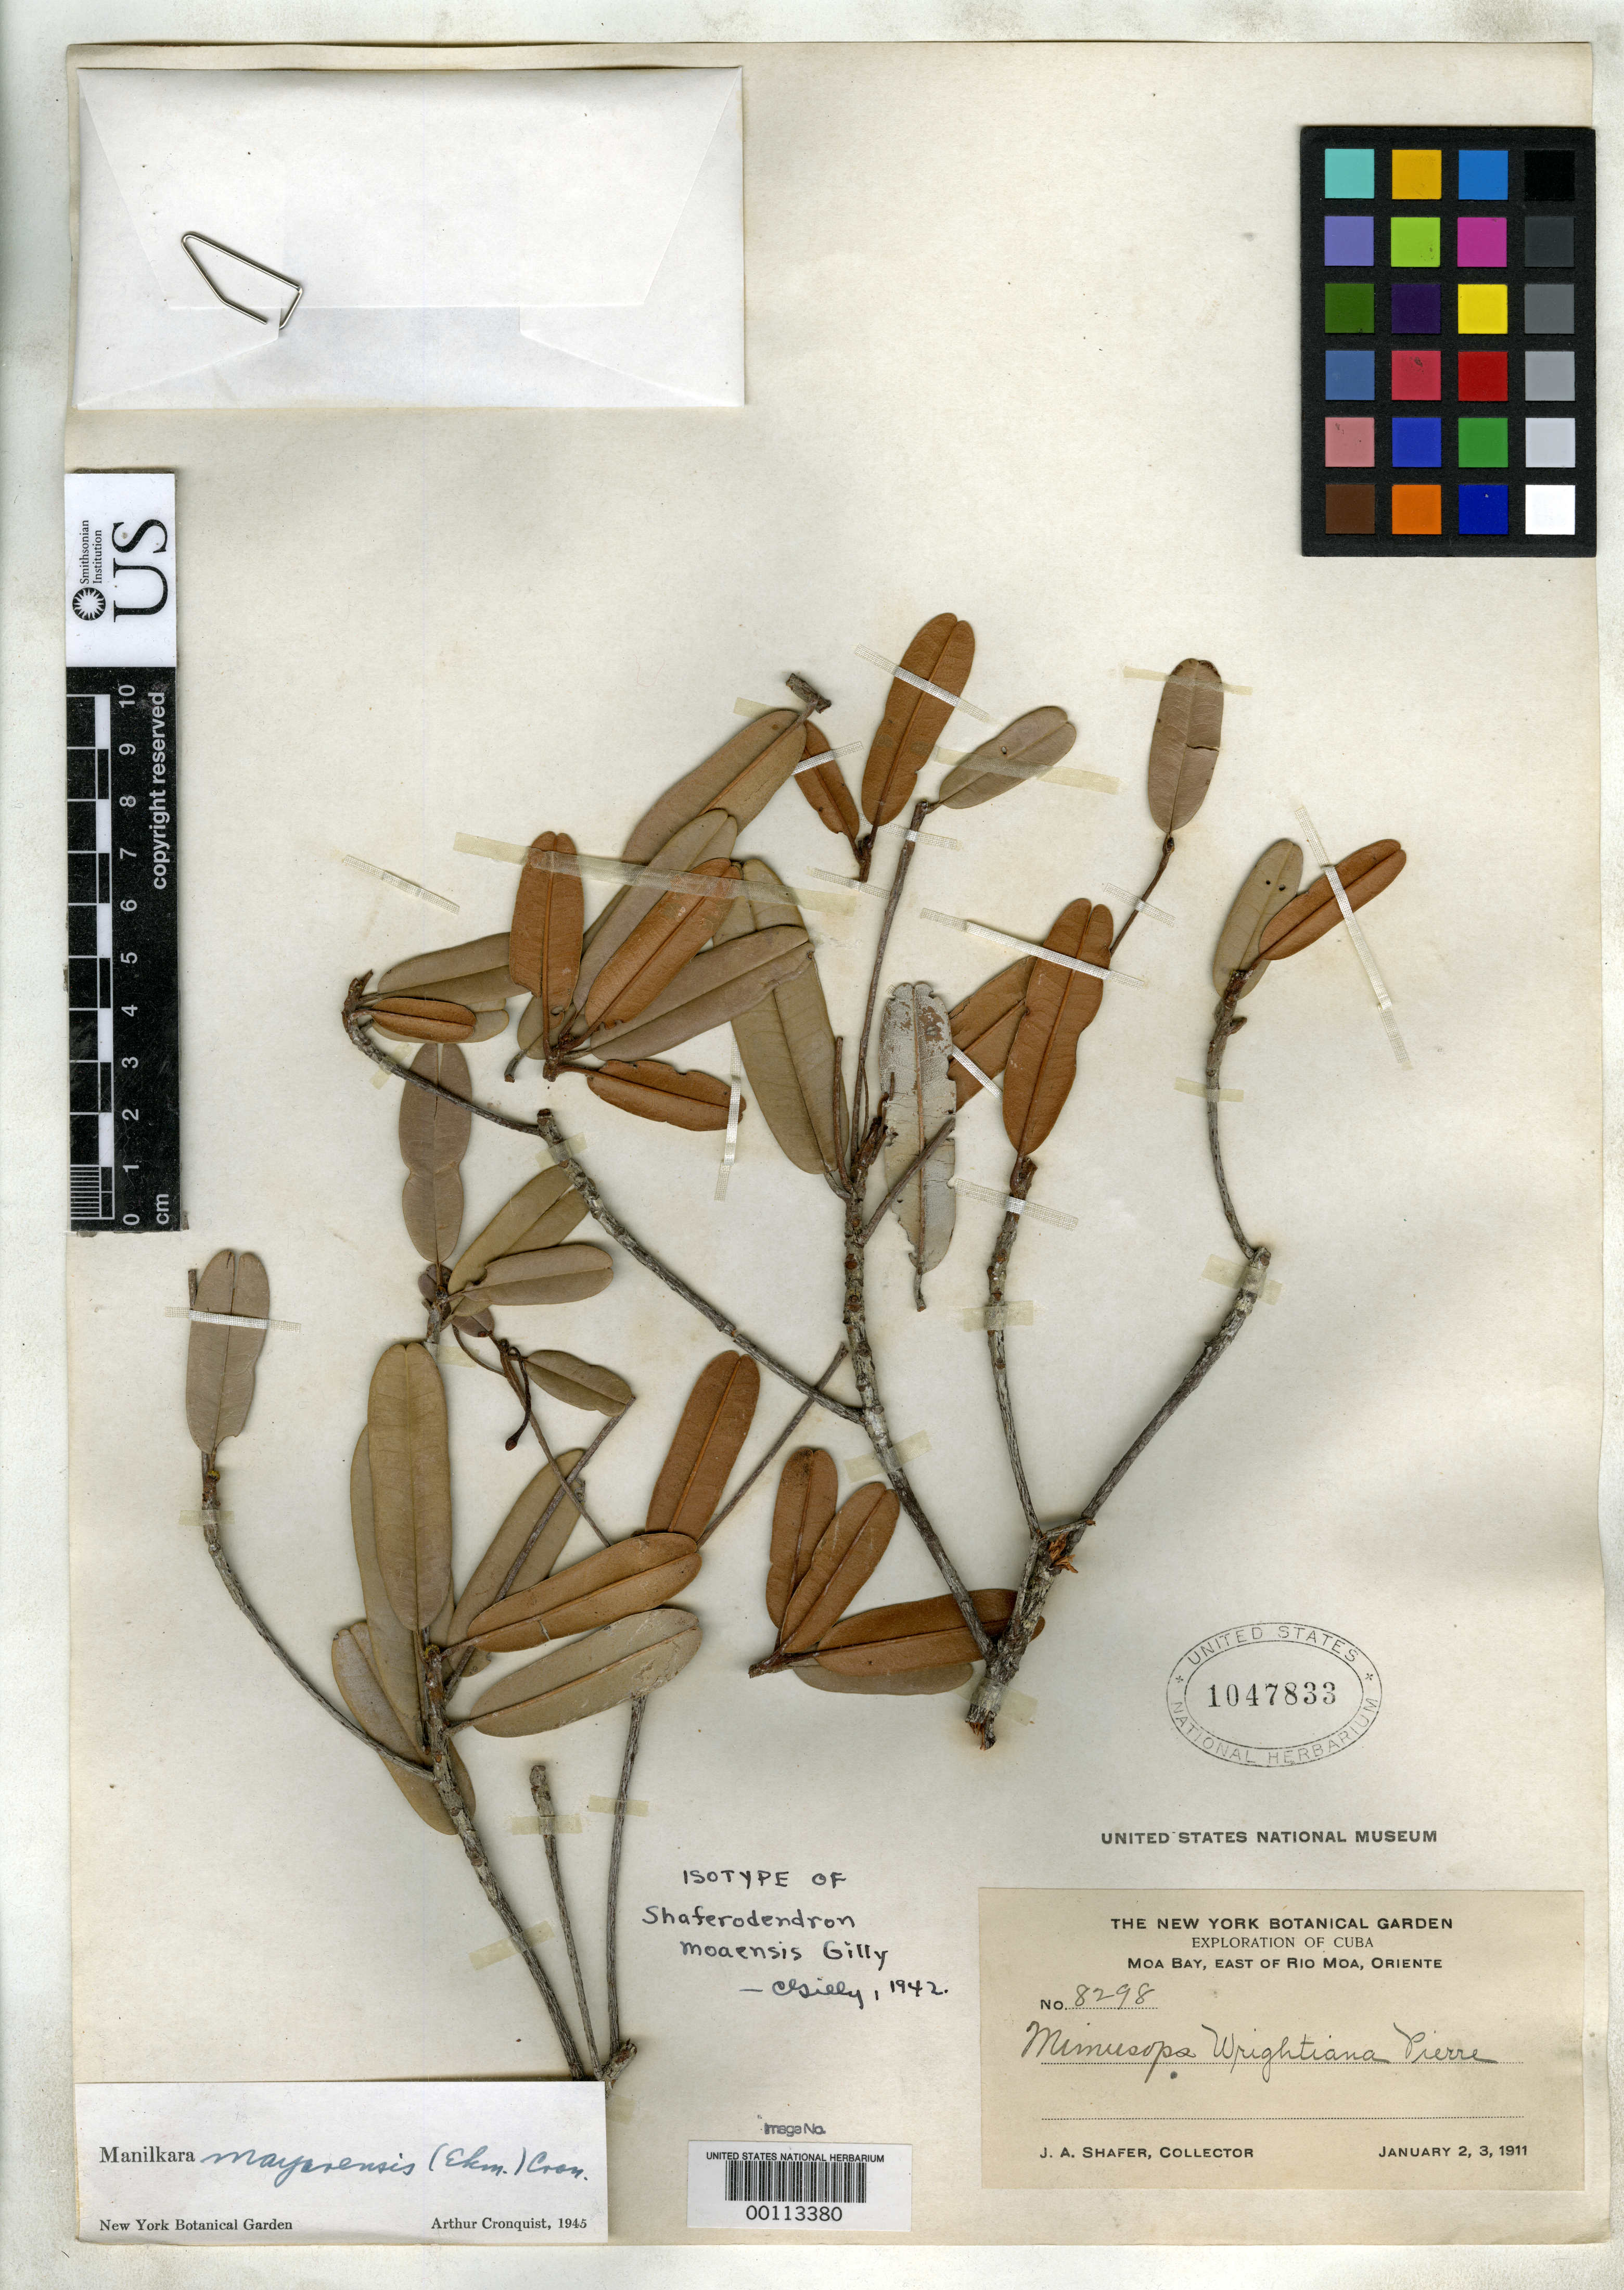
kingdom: Plantae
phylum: Tracheophyta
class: Magnoliopsida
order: Ericales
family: Sapotaceae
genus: Shaferodendron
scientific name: Shaferodendron moaensis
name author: Gilly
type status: Isotype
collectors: J. A. Shafer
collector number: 8298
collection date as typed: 02 Jan 1911 to 03 Jan 1911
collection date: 1911-01-02/1911-01-03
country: Cuba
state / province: Oriente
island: Greater Antilles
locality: Moa Bay, east of Rio Moa.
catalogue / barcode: US 1047833